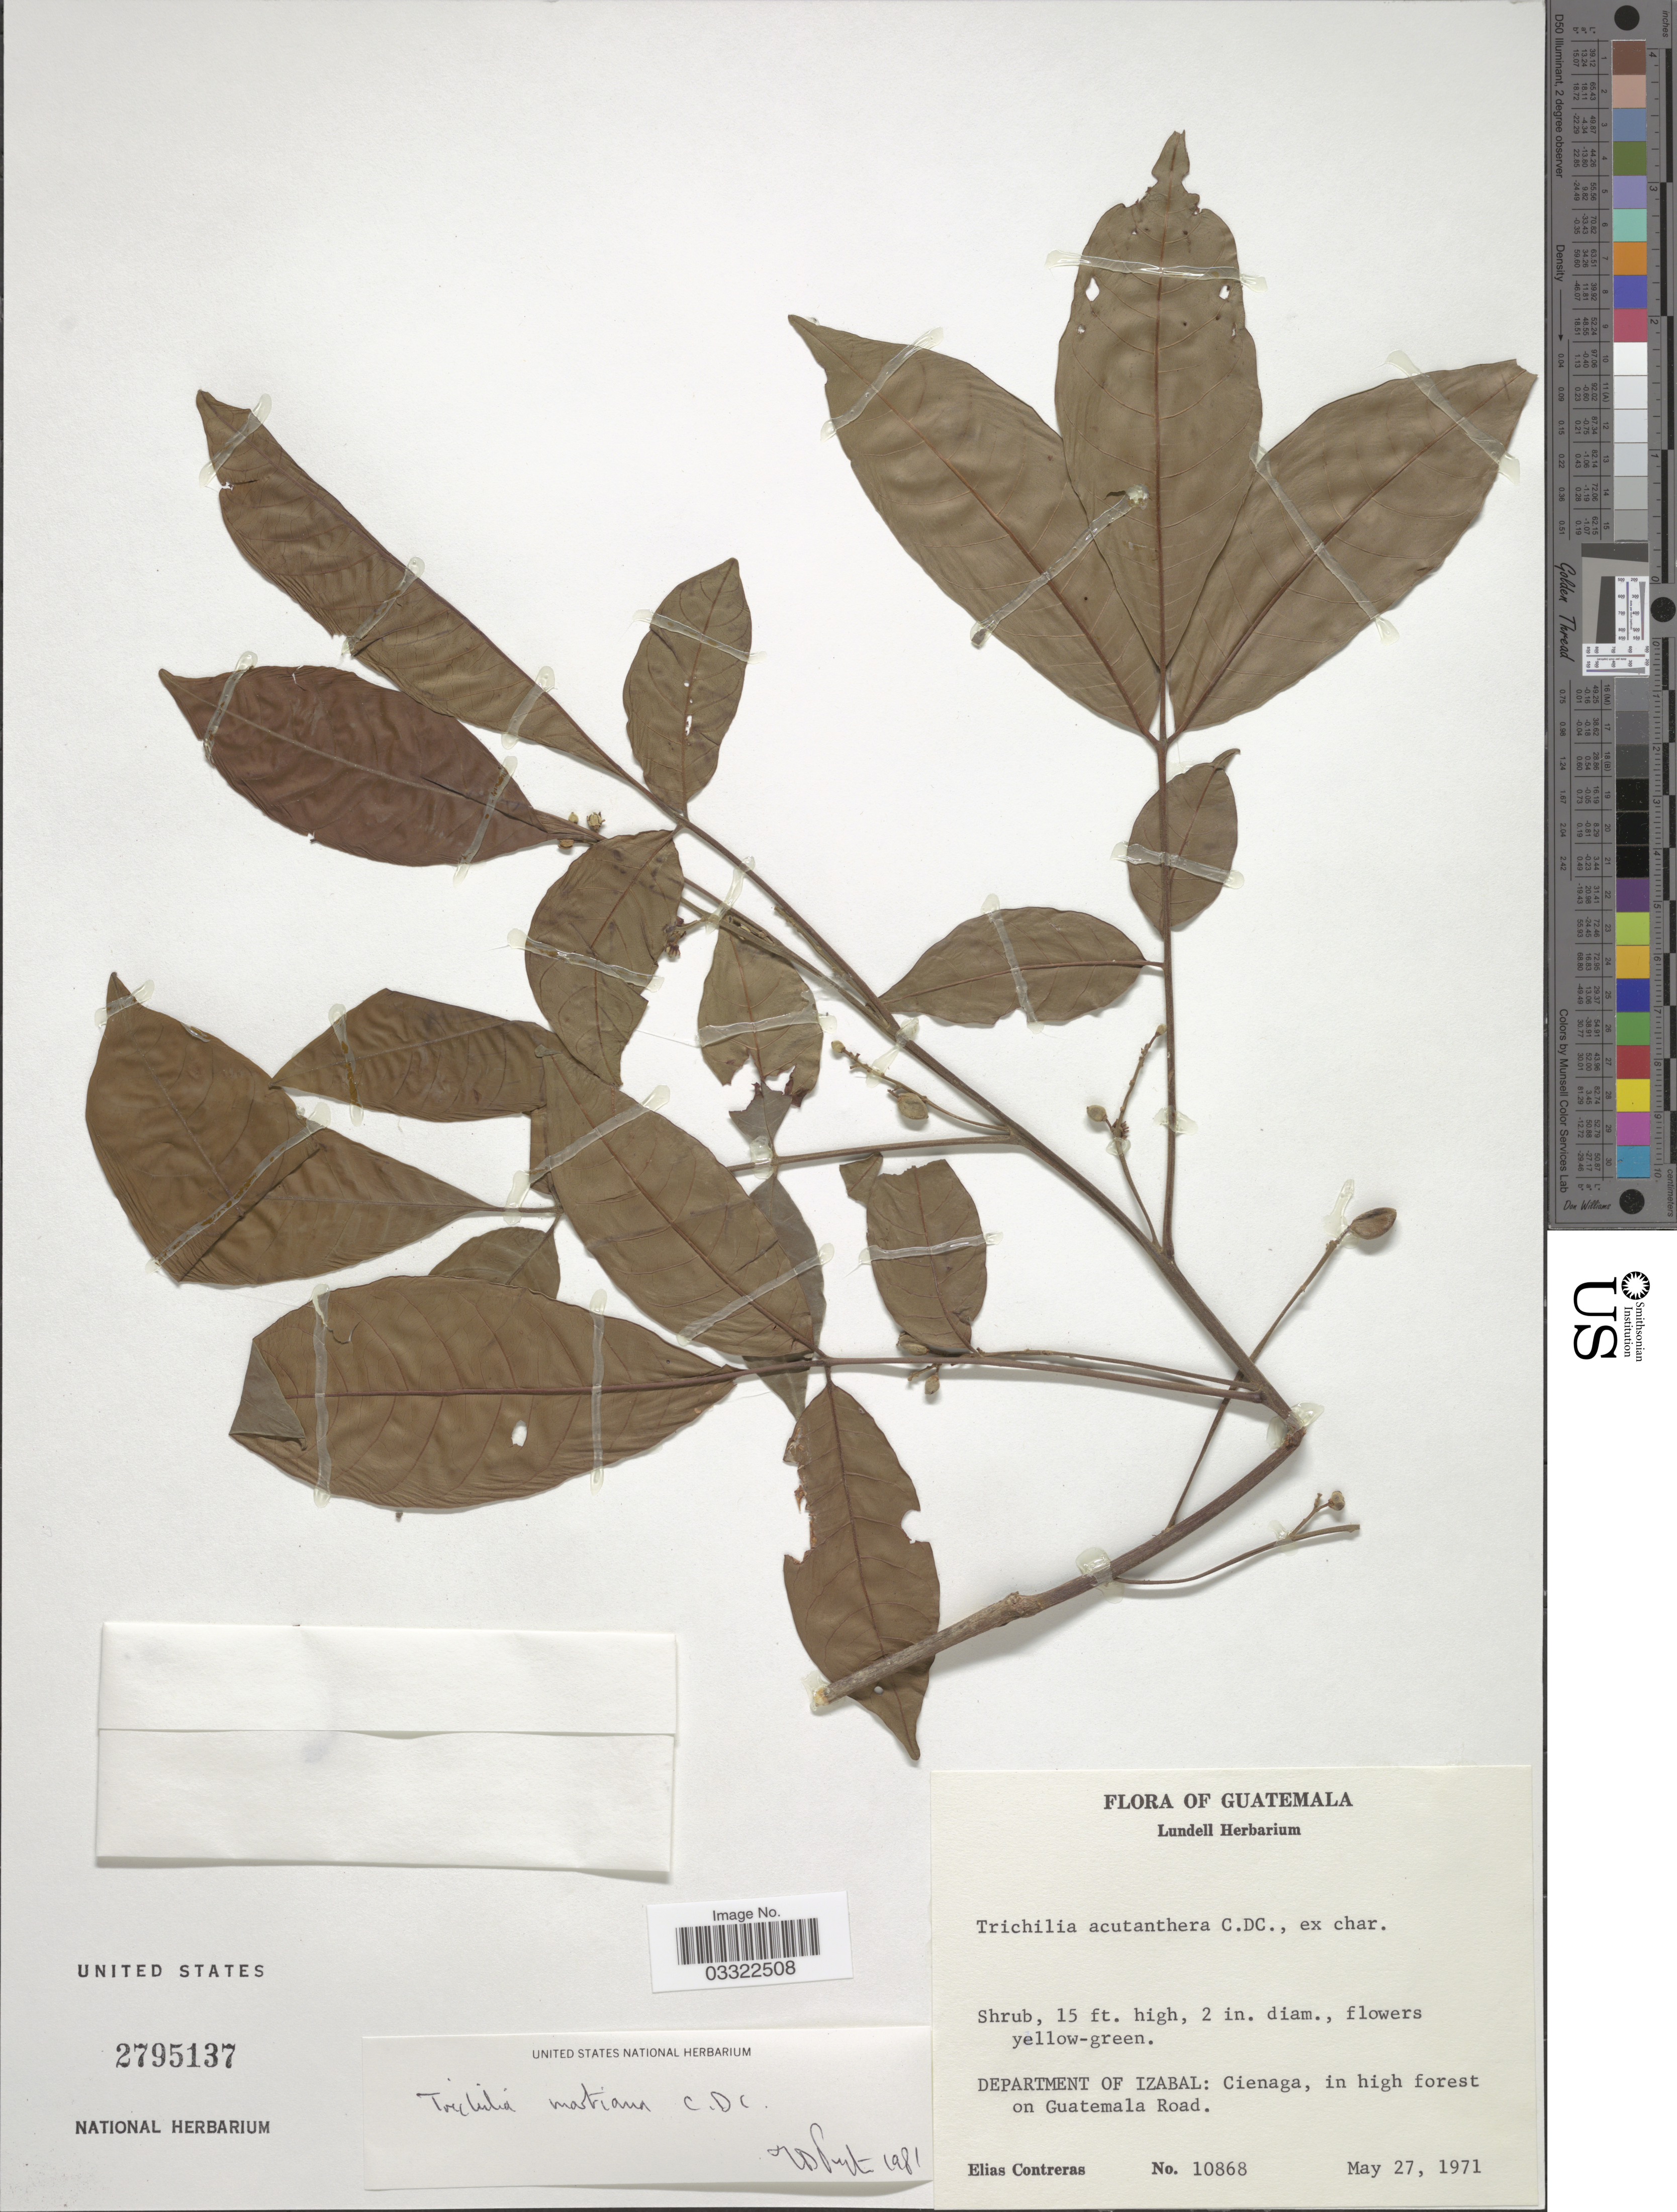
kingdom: Plantae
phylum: Tracheophyta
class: Magnoliopsida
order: Sapindales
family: Meliaceae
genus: Trichilia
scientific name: Trichilia martiana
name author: C. DC.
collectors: E. Contreras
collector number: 10868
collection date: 1971-05-27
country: Guatemala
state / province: Izabal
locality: Department of Izabal: Cienaga, in high forest on Guatemala Road.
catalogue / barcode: US 2795137